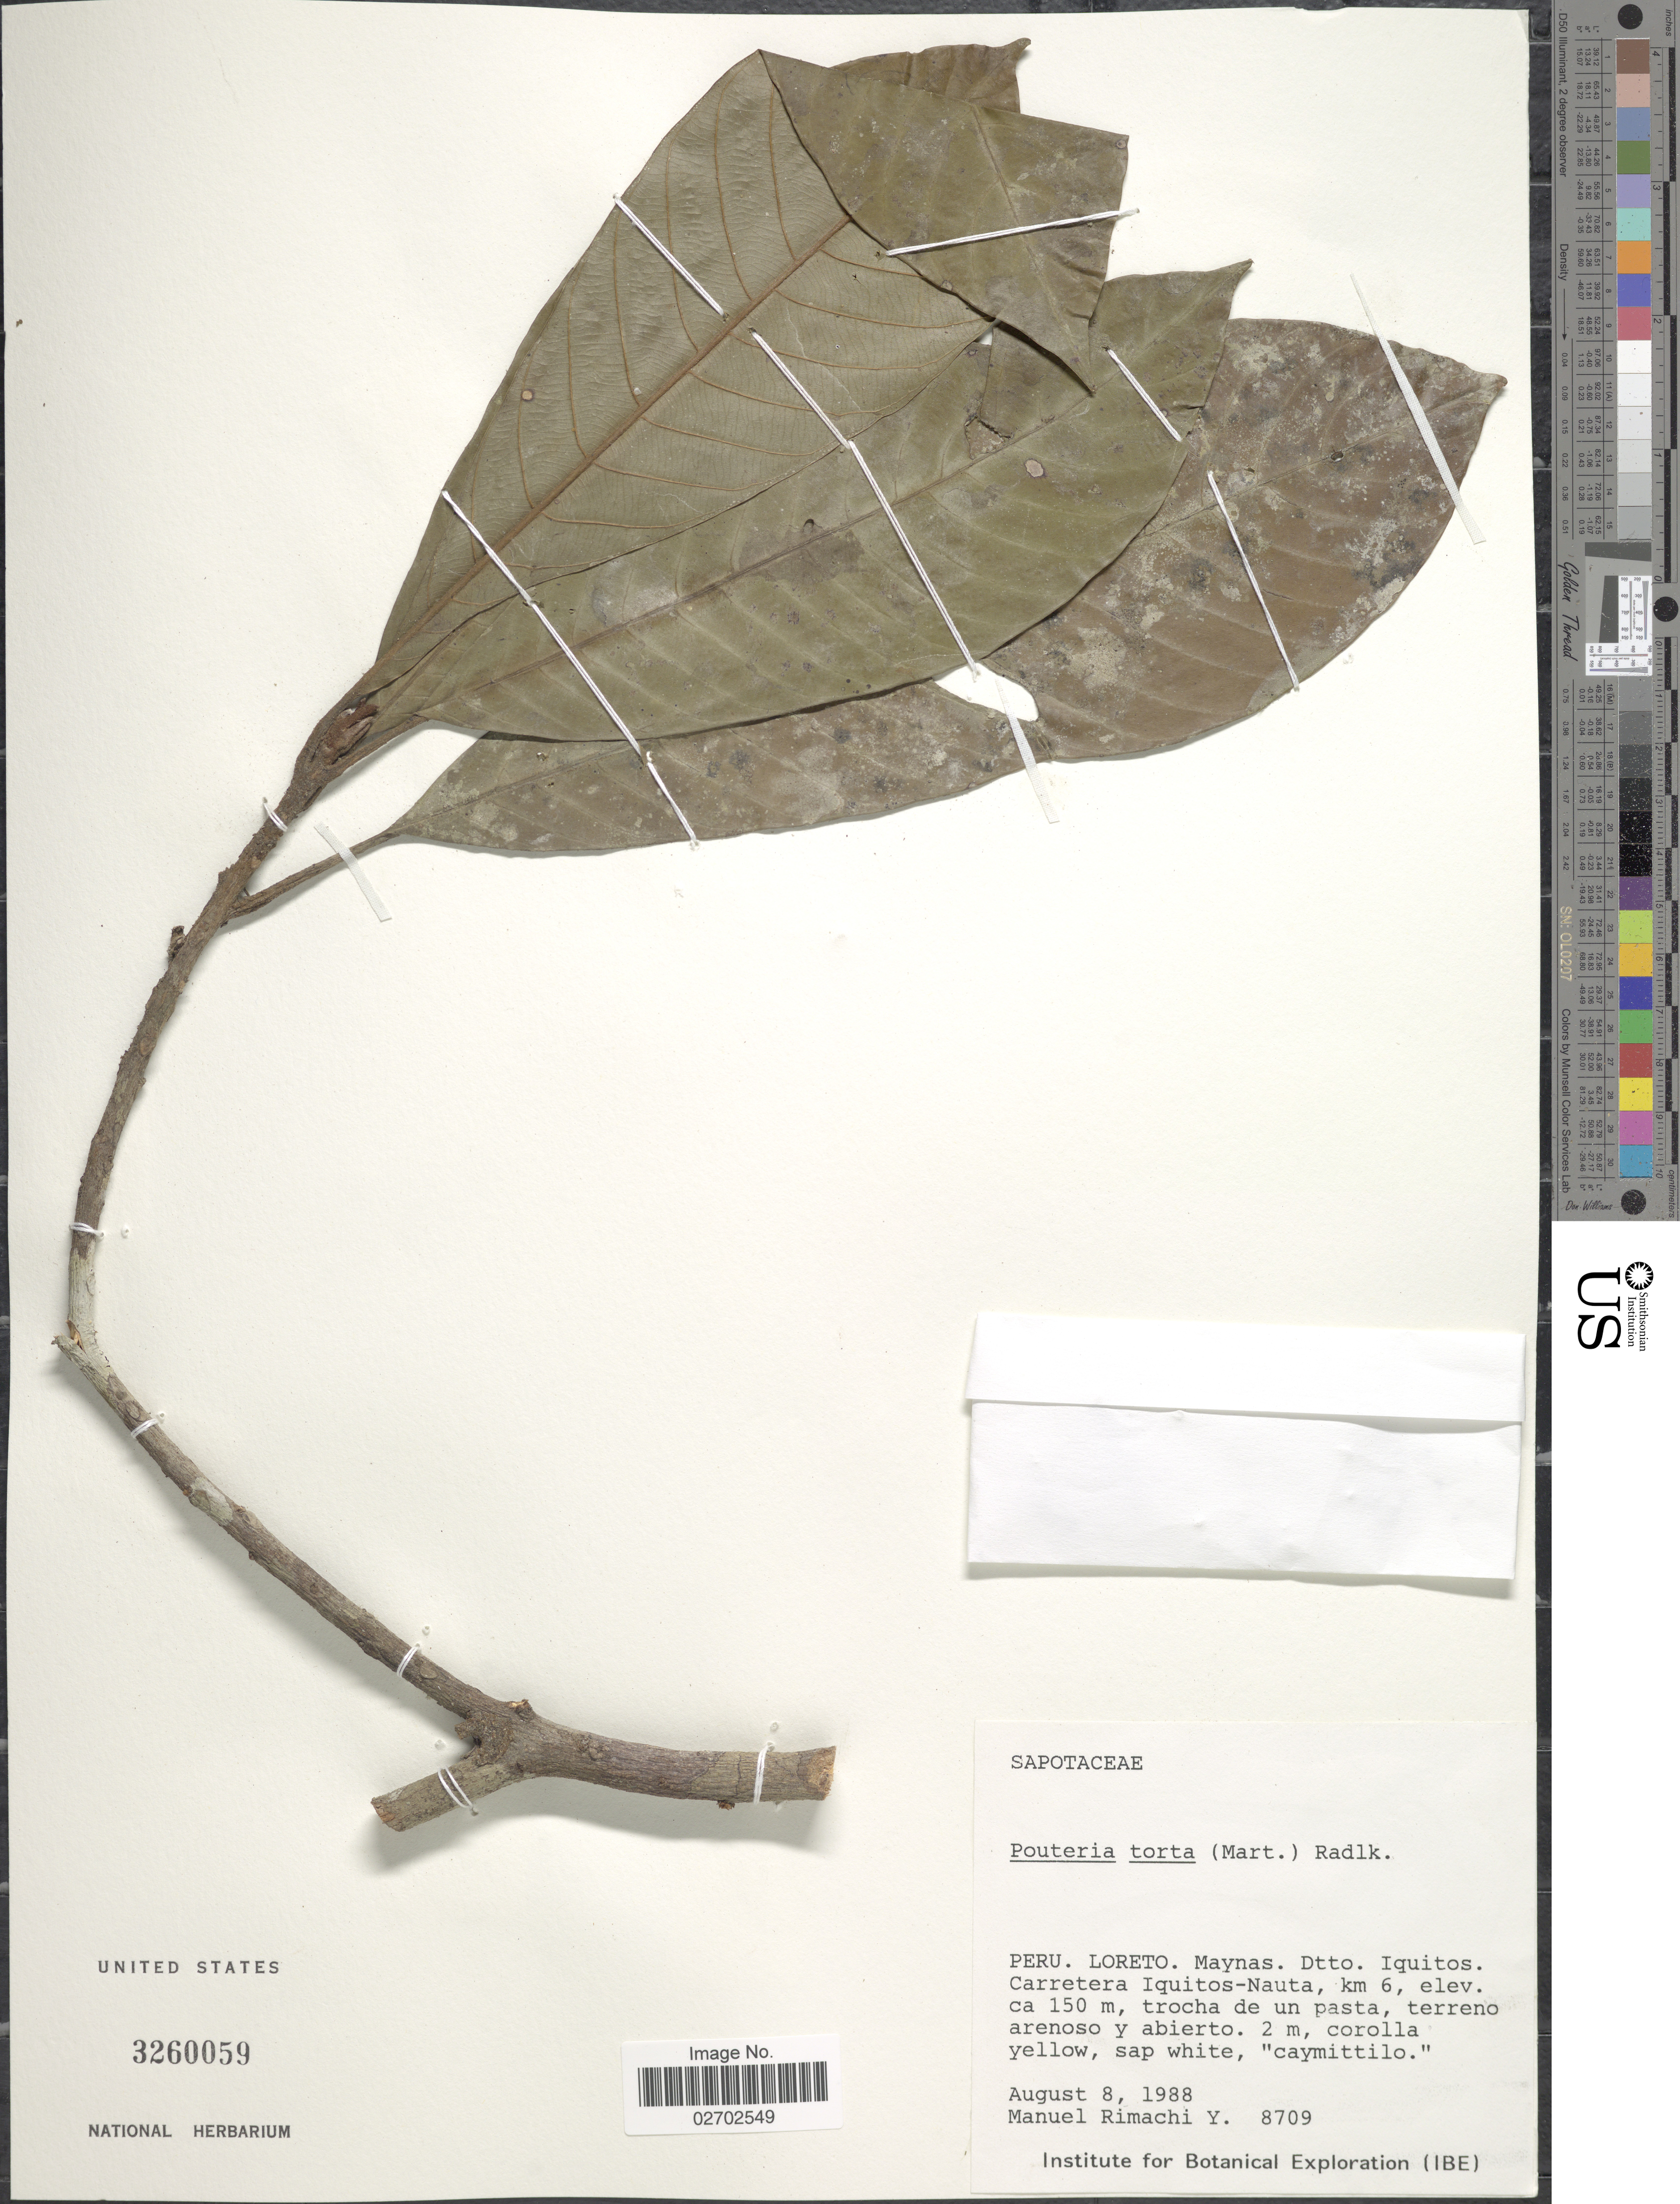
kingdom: Plantae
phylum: Tracheophyta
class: Magnoliopsida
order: Ericales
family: Sapotaceae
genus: Pouteria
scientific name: Pouteria torta subsp. glabra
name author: T.D. Penn.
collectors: M. Rimachi Y.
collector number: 8709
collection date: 1988-08-08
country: Peru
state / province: Loreto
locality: Maynas. Dtto. Iquitos. Carretera Iquitos-Nauta, km 6.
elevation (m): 150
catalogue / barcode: US 3260059